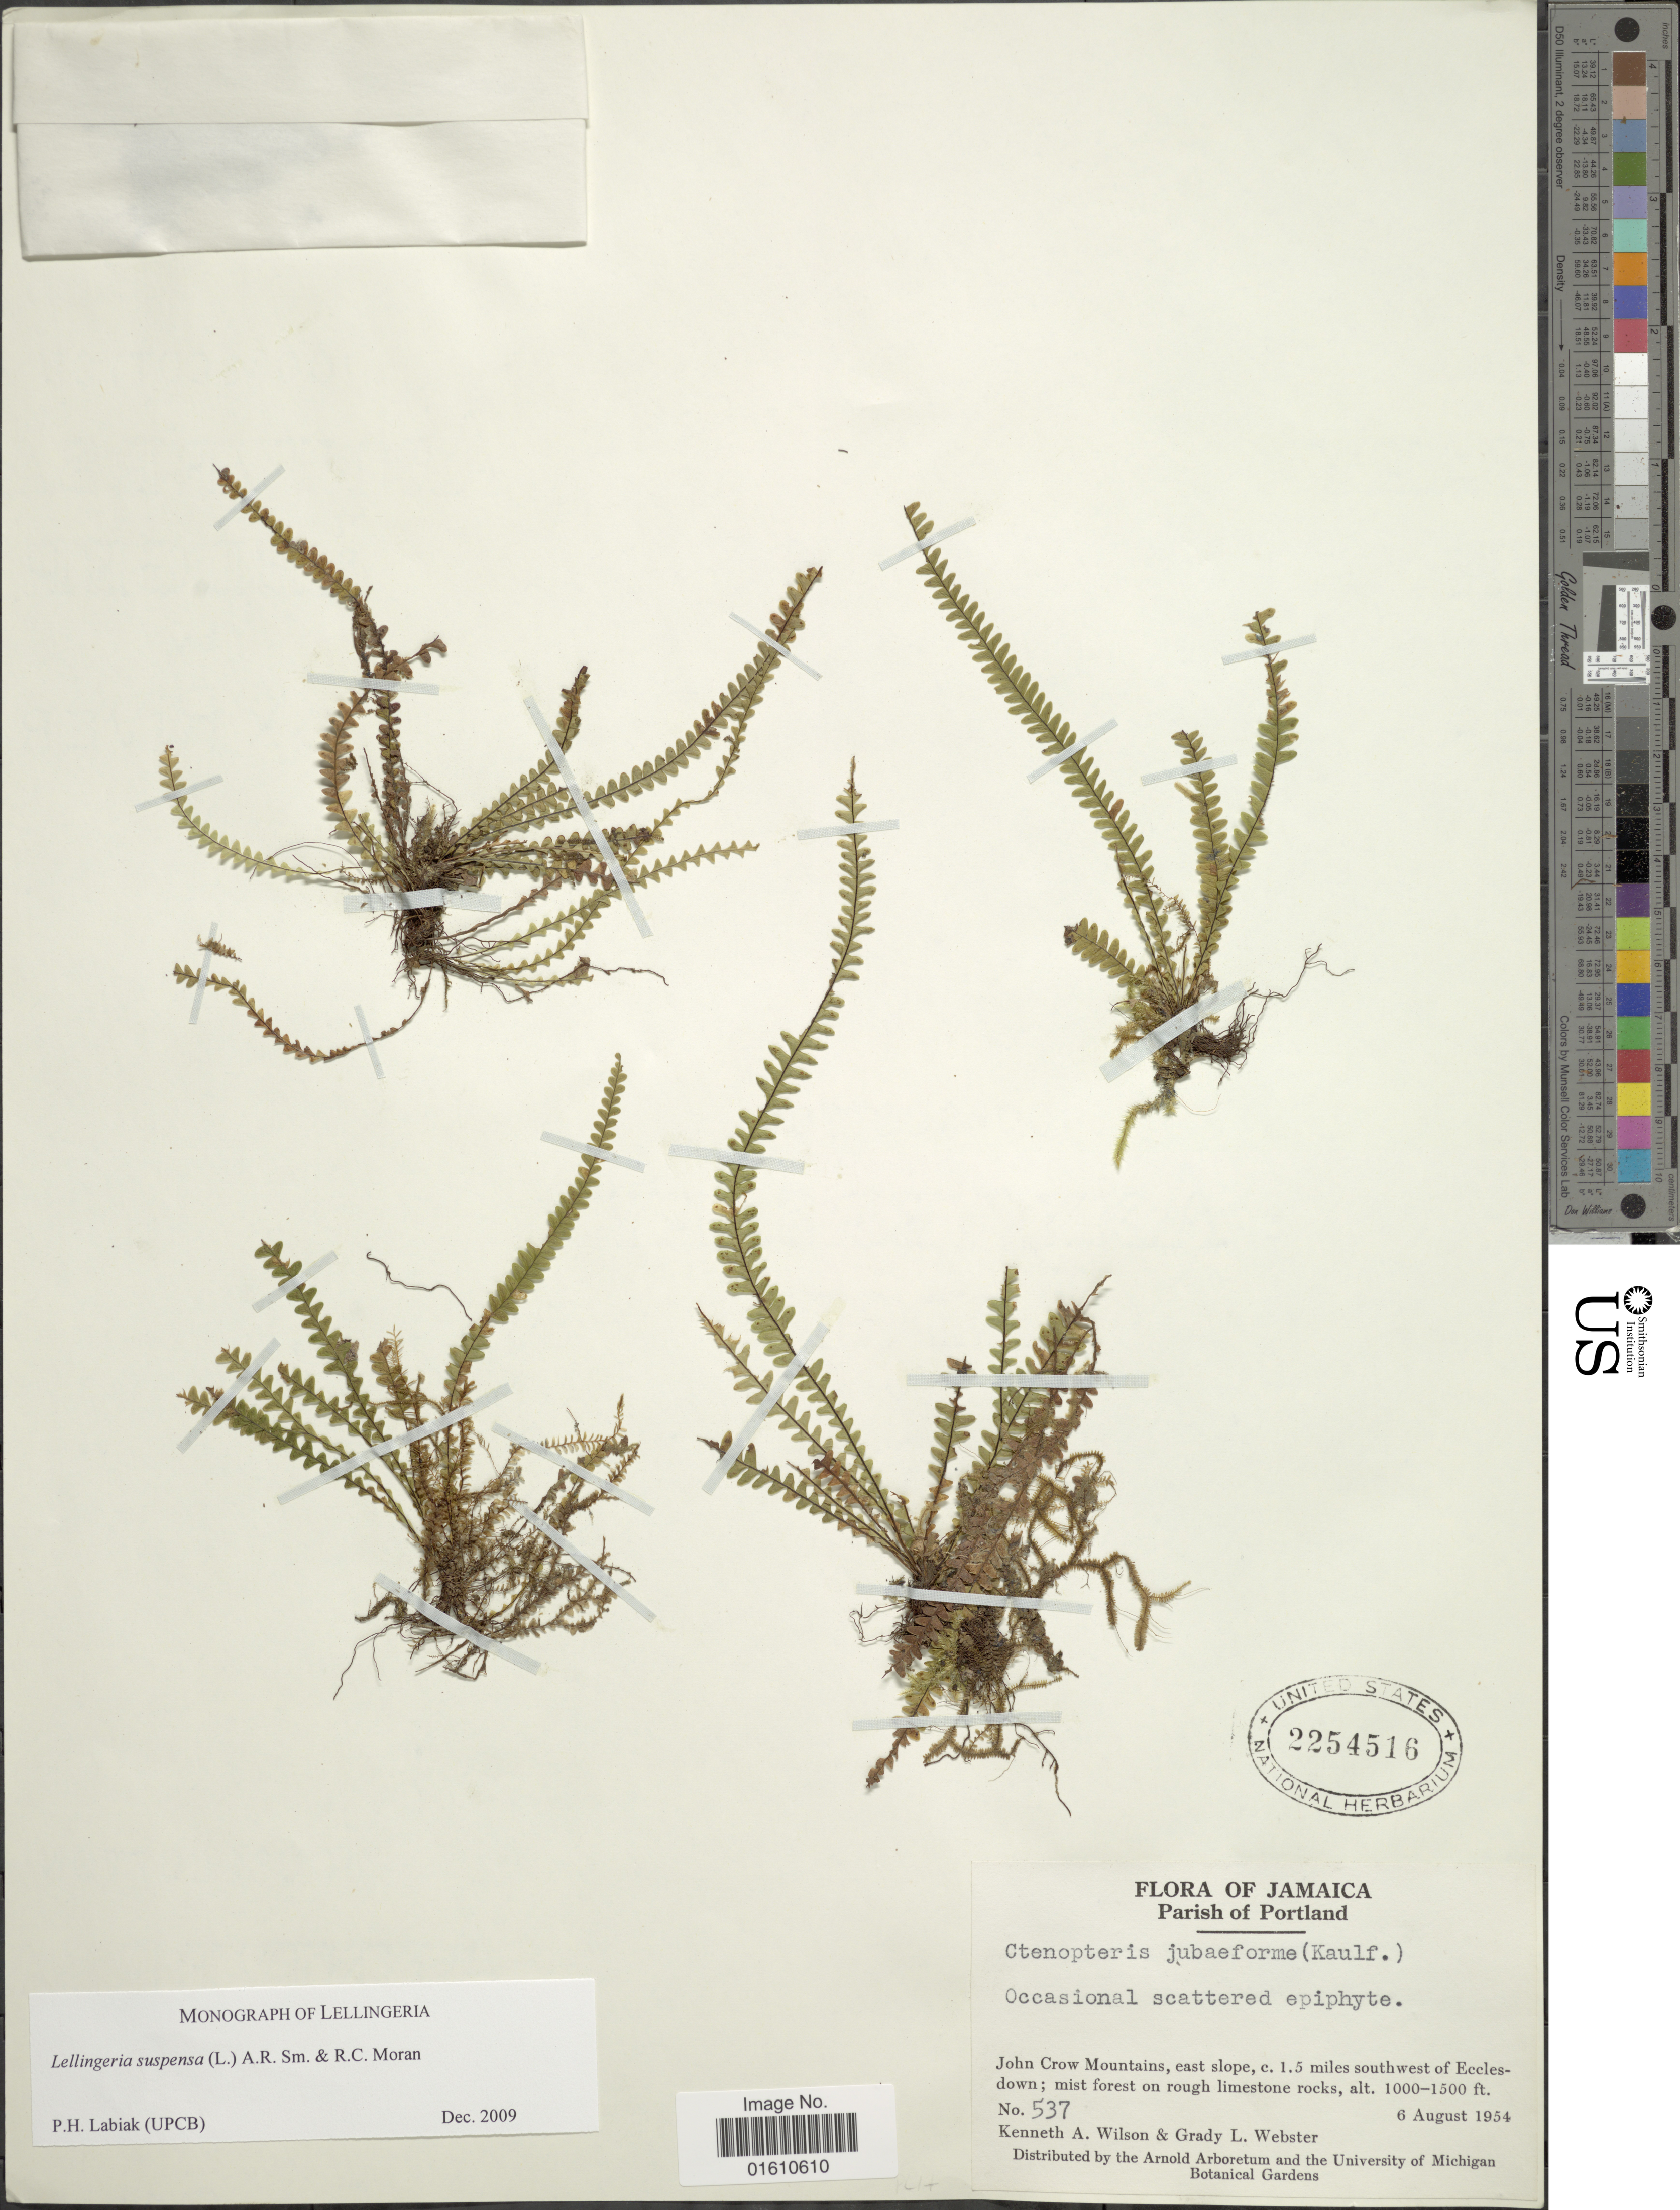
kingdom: Plantae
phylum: Tracheophyta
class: Polypodiopsida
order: Polypodiales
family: Polypodiaceae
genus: Lellingeria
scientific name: Lellingeria suspensa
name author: (L.) A.R. Sm. & R.C. Moran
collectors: K. A. Wilson & G. L. Webster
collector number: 537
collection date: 1954-08-06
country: Jamaica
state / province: Portland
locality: Parish of Portland, John Crow Mountains, east slope, c. 1.5 miles southwest of Ecclesdown; mist forest on rough limestone rocks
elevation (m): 305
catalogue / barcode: US 2254516